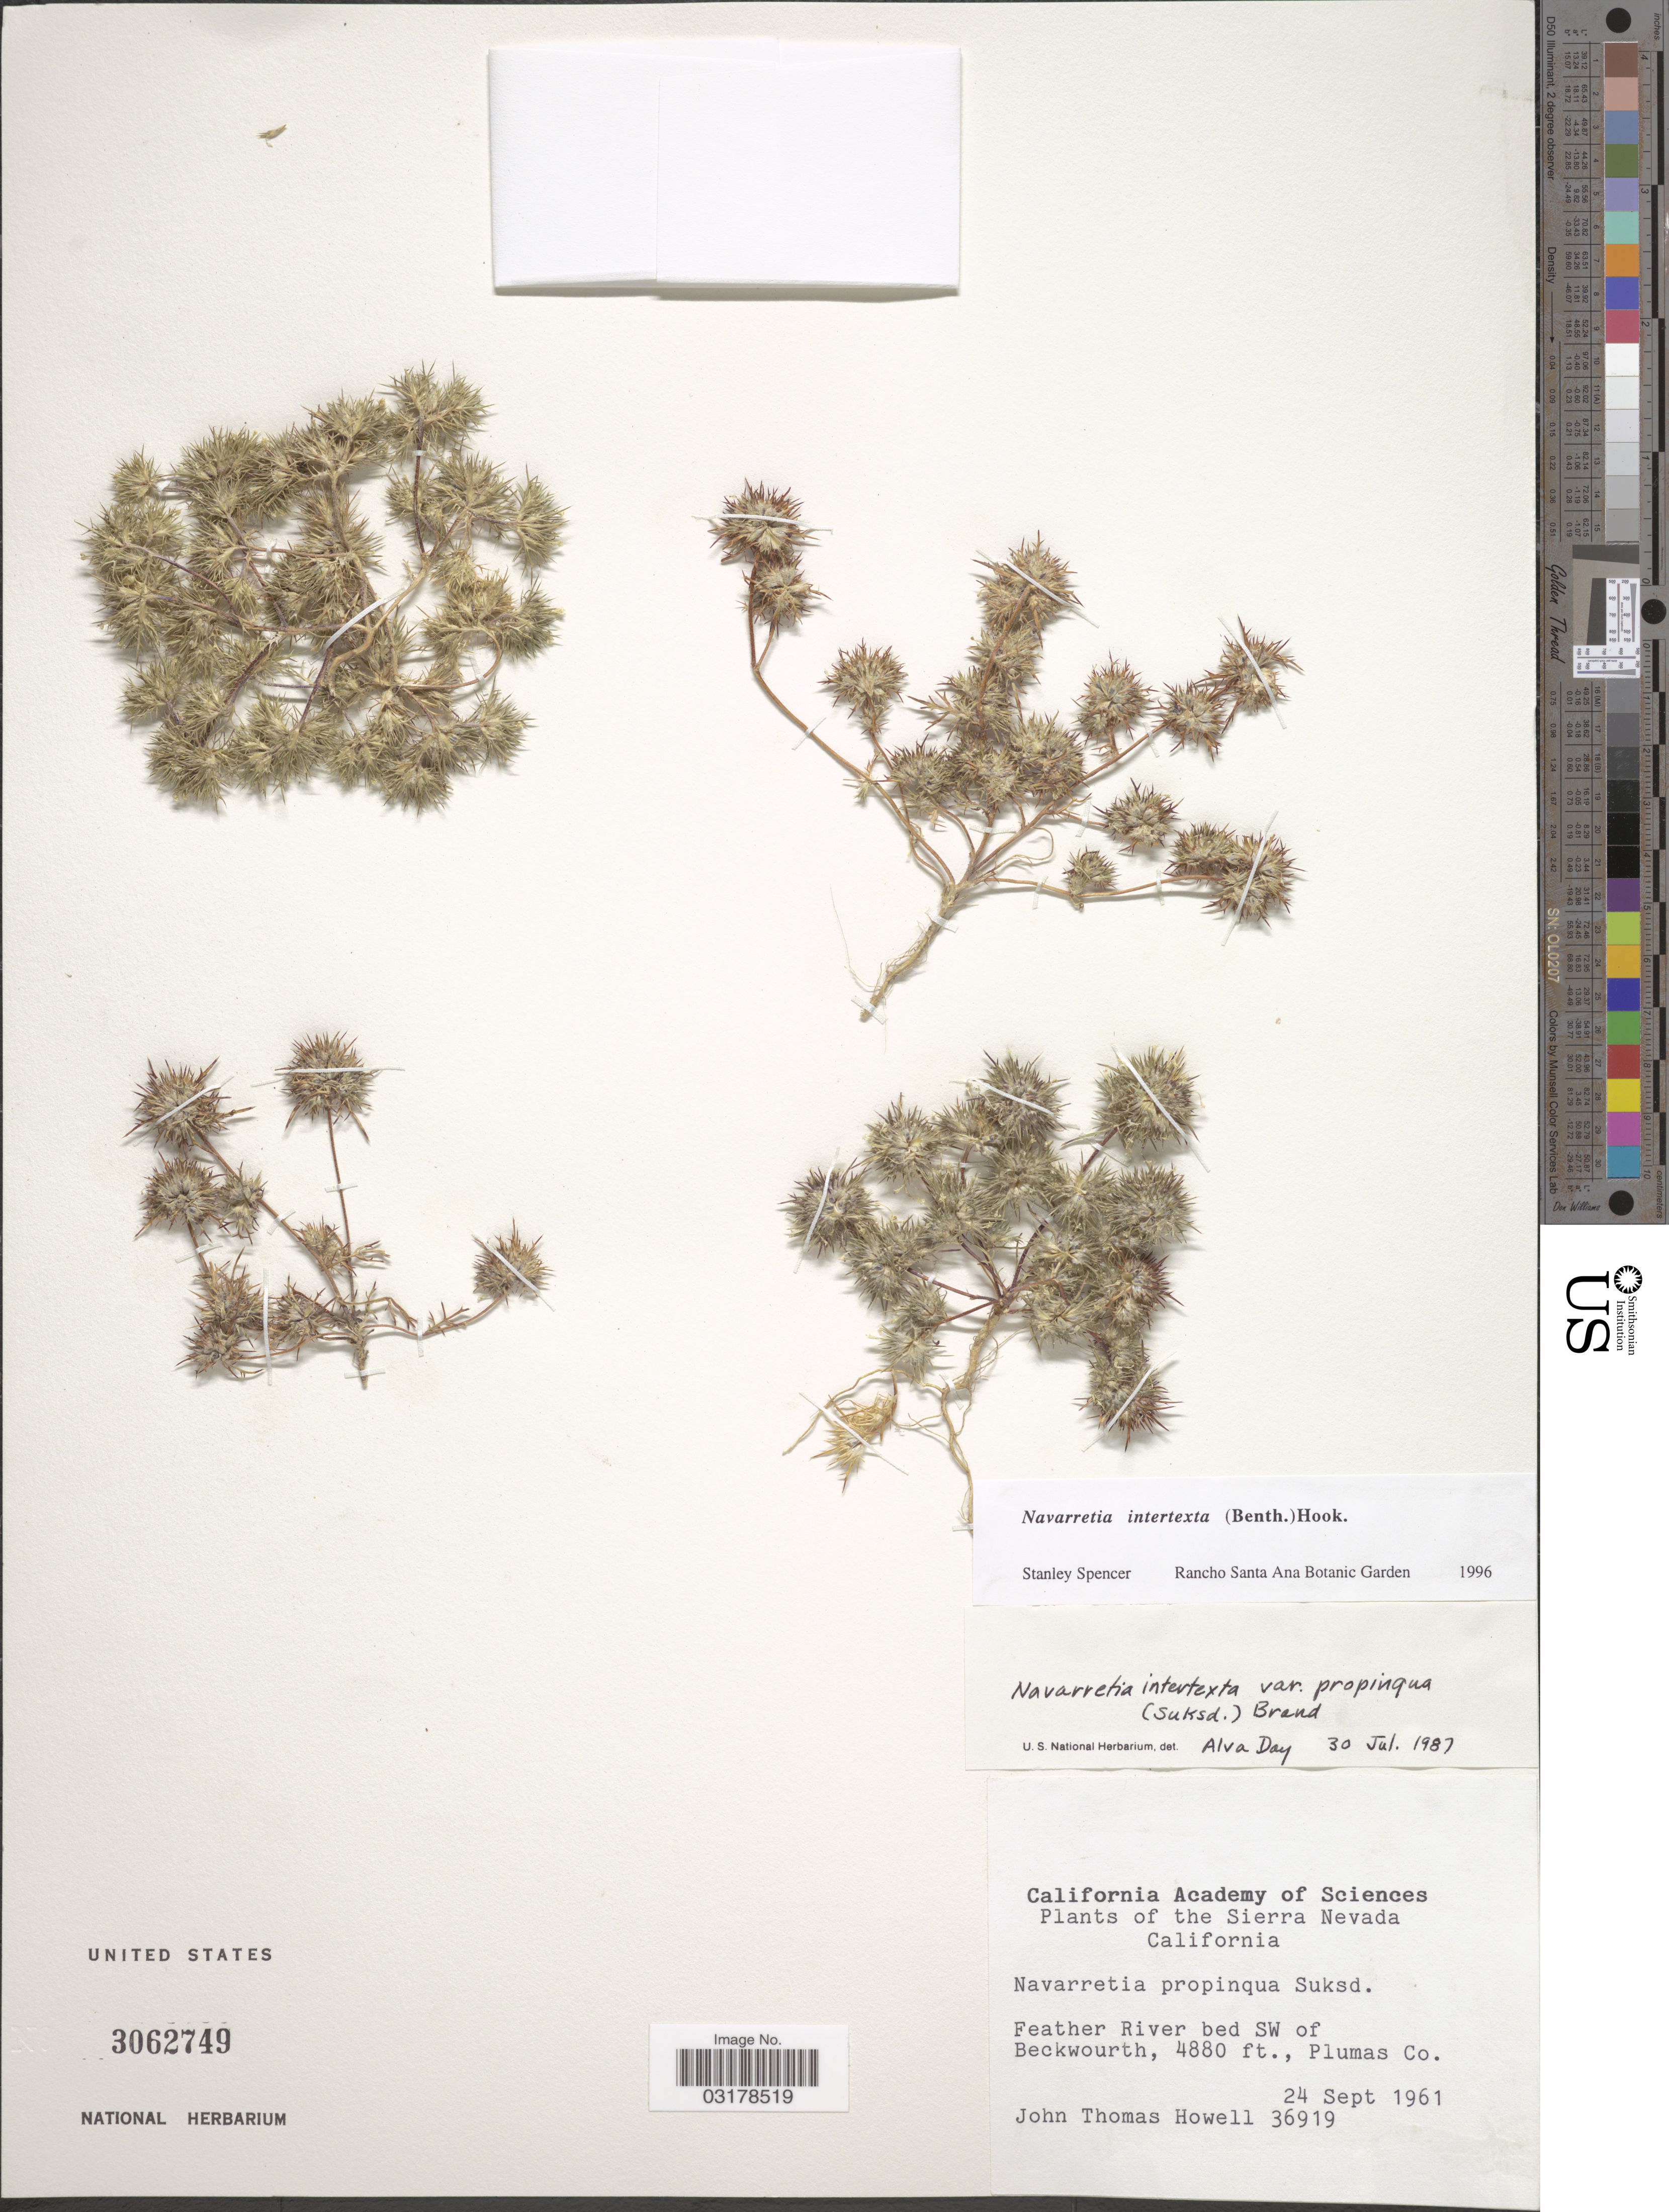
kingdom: Plantae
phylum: Tracheophyta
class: Magnoliopsida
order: Ericales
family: Polemoniaceae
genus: Navarretia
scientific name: Navarretia intertexta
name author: (Benth.) Hook.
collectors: J. T. Howell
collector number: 36919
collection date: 1961-09-24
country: United States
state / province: California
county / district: Plumas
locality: The Sierra Nevada. Feather River bed SW of Beckwourth, Plumas Co.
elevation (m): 1487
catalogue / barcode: US 3062749